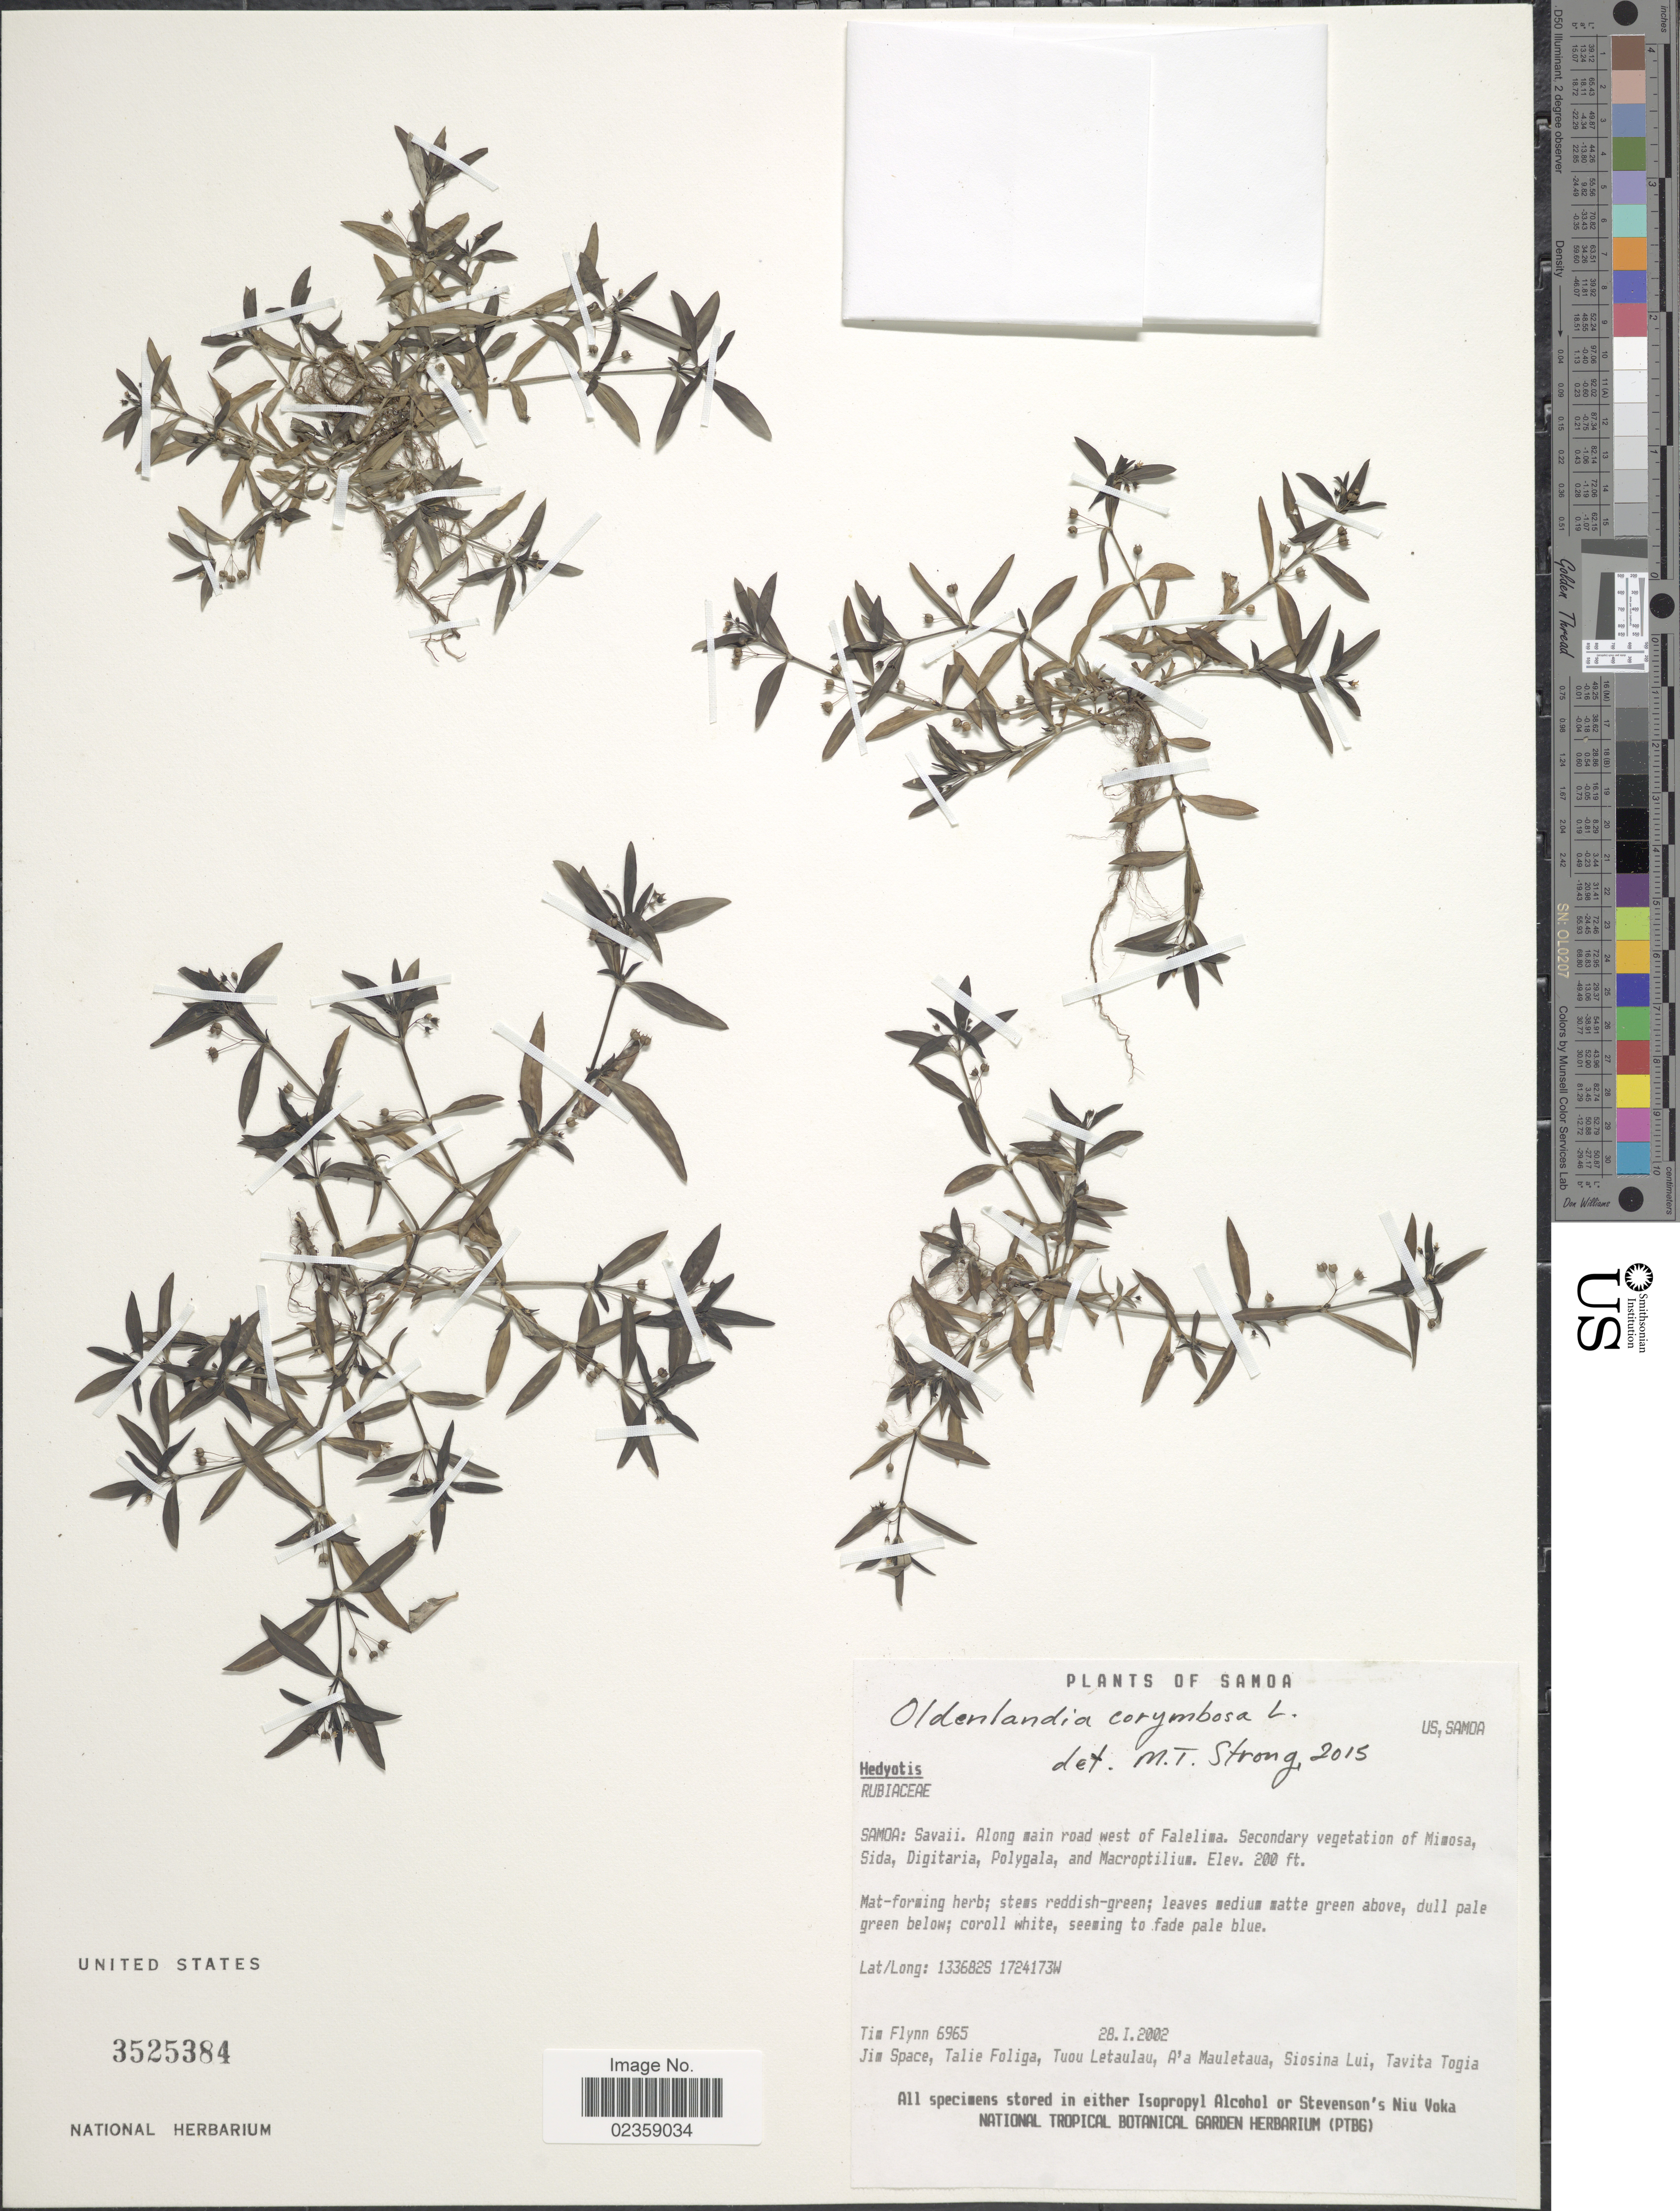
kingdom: Plantae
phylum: Tracheophyta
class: Magnoliopsida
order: Gentianales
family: Rubiaceae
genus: Oldenlandia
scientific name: Oldenlandia corymbosa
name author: L.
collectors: T. Flynn, J. Space, T. Foliga, T. Letaulau & et al.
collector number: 6965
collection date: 2002-01-28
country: Samoa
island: Savai'i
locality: Samoa: Savaii. Along main road west of Falelima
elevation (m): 61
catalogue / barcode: US 3525384